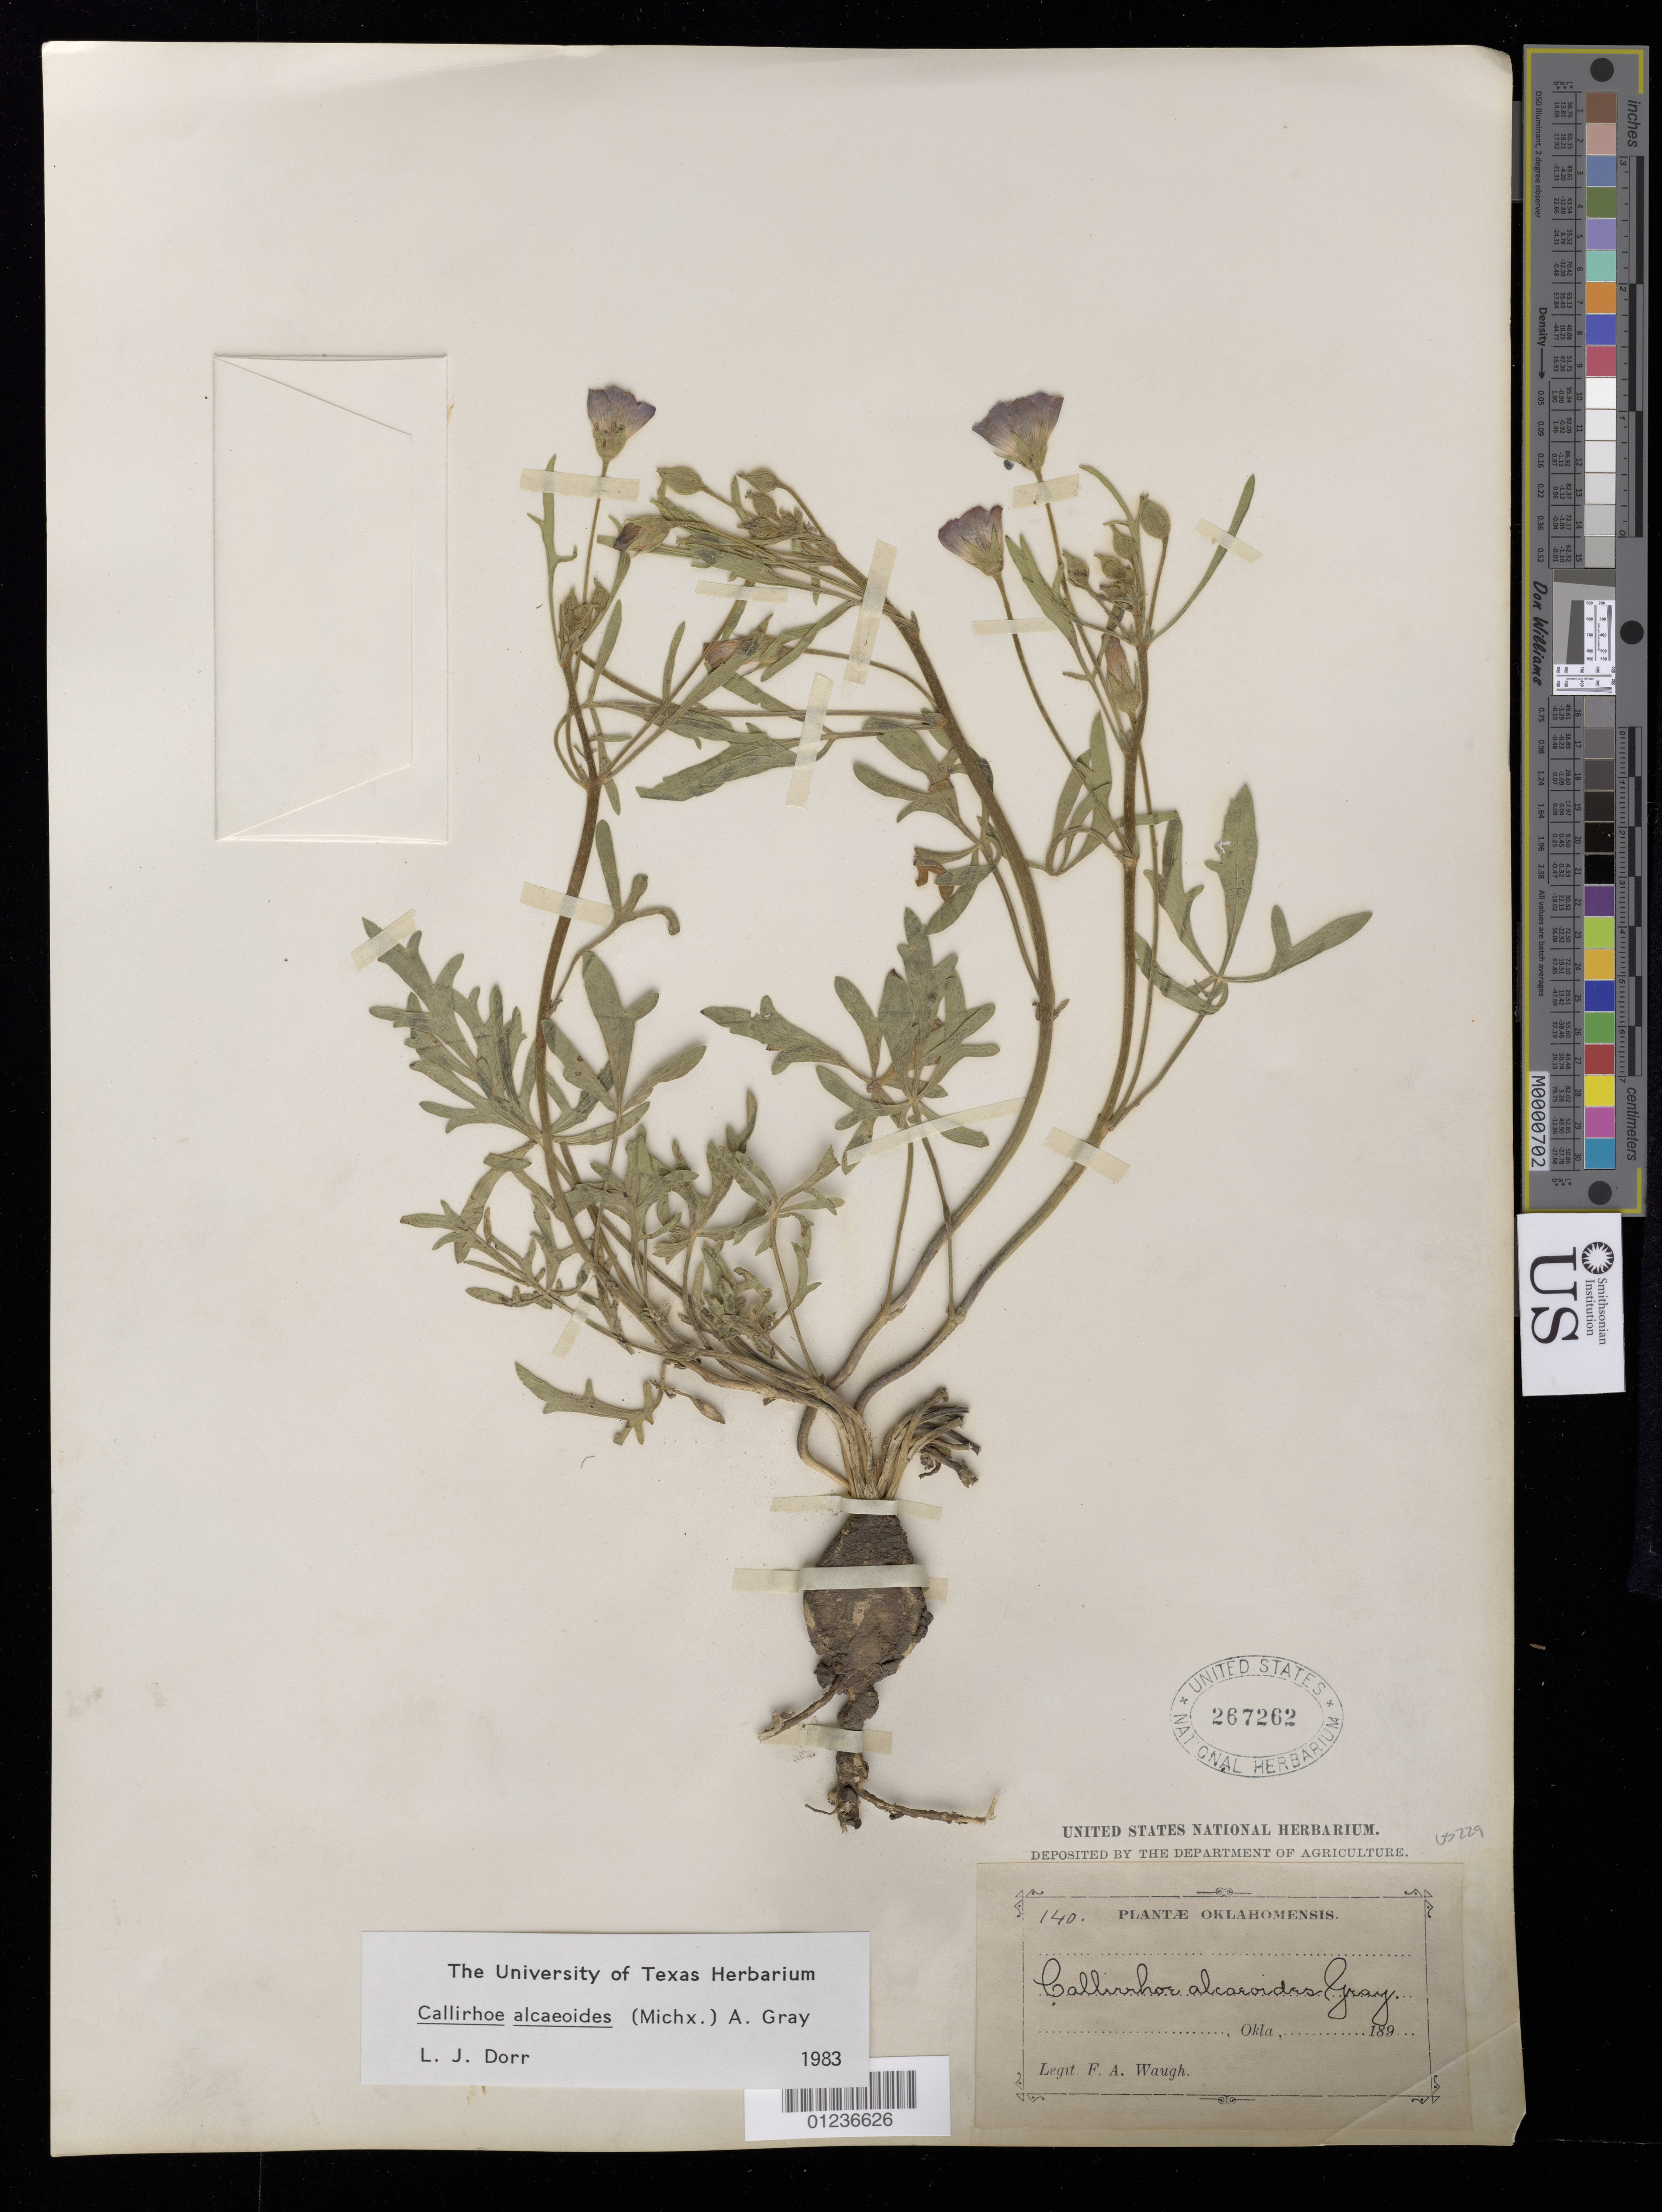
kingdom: Plantae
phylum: Tracheophyta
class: Magnoliopsida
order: Malvales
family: Malvaceae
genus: Callirhoe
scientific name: Callirhoe alcaeoides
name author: (Michx.) A. Gray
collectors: F. Waugh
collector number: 140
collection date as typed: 1890 - 1899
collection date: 1890/1899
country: United States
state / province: Oklahoma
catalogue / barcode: US 267262